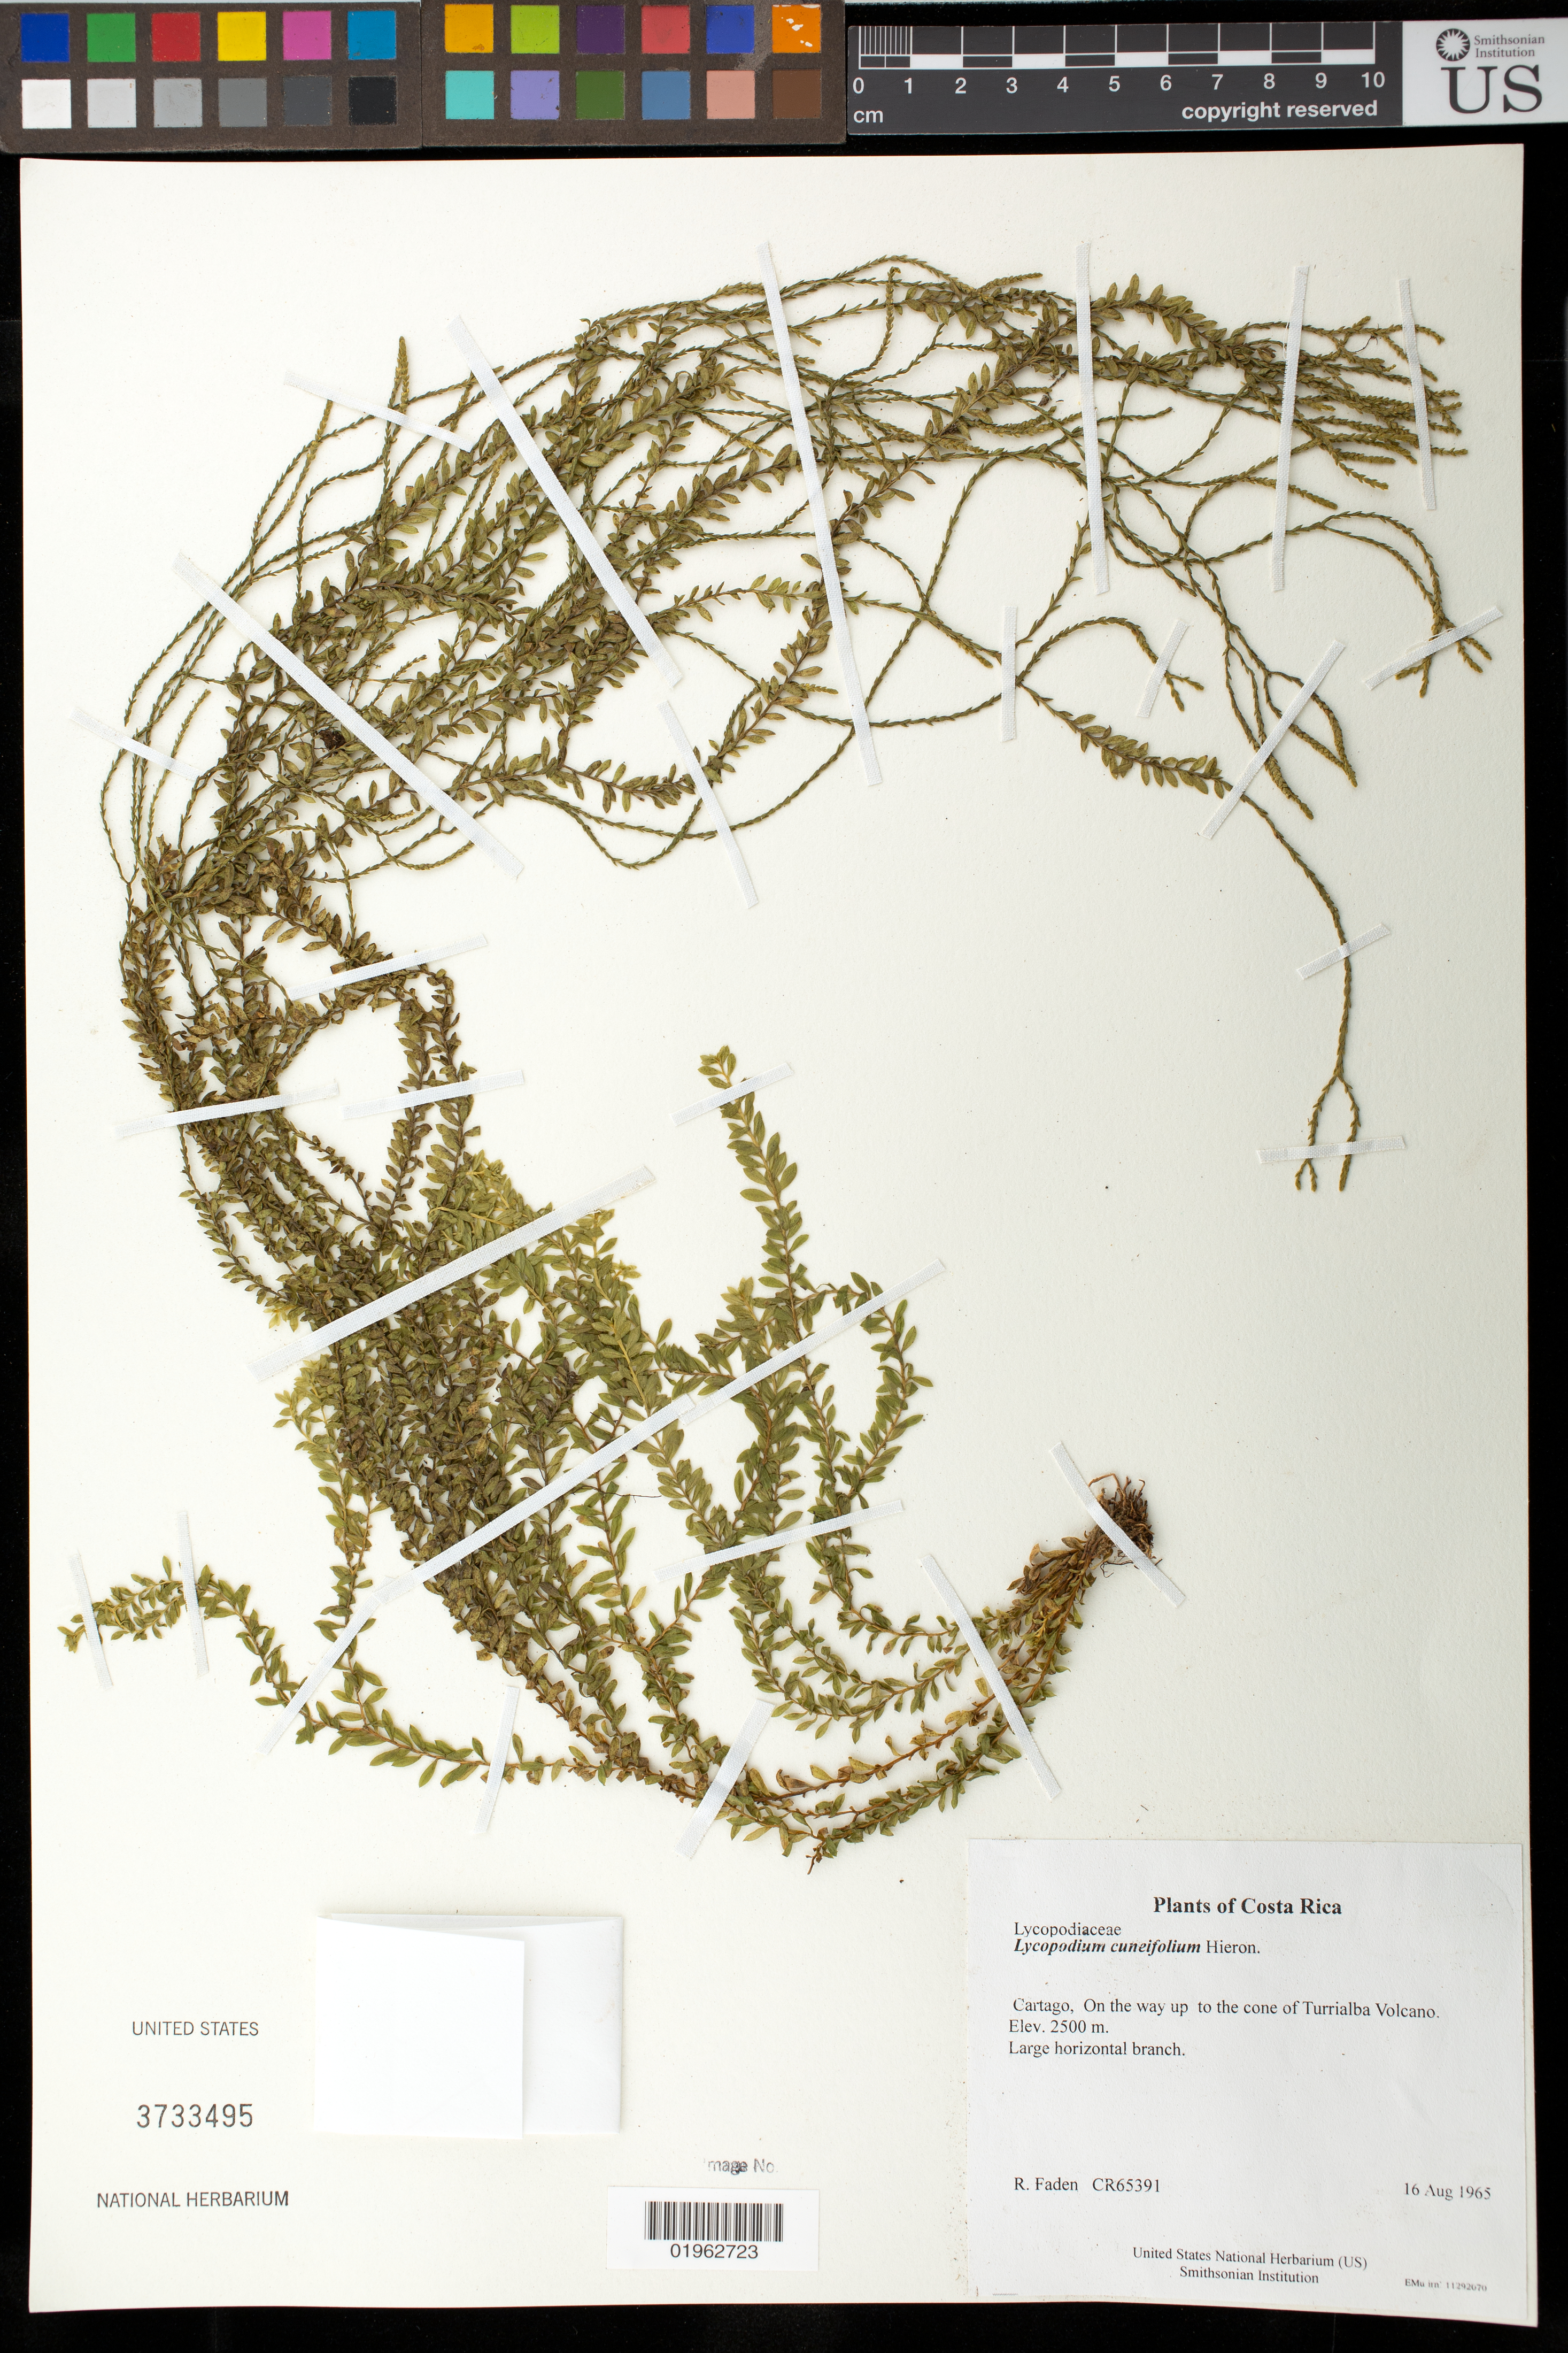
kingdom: Plantae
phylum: Tracheophyta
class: Lycopodiopsida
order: Lycopodiales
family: Lycopodiaceae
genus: Phlegmariurus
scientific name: Phlegmariurus cuneifolius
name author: (Hieron.) B. Øllg.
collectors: R. B. Faden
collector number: CR65391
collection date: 1965-08-16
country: Costa Rica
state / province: Cartago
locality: On the way up to the cone of Turrialba Volcano.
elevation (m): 2500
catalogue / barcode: US 3733495